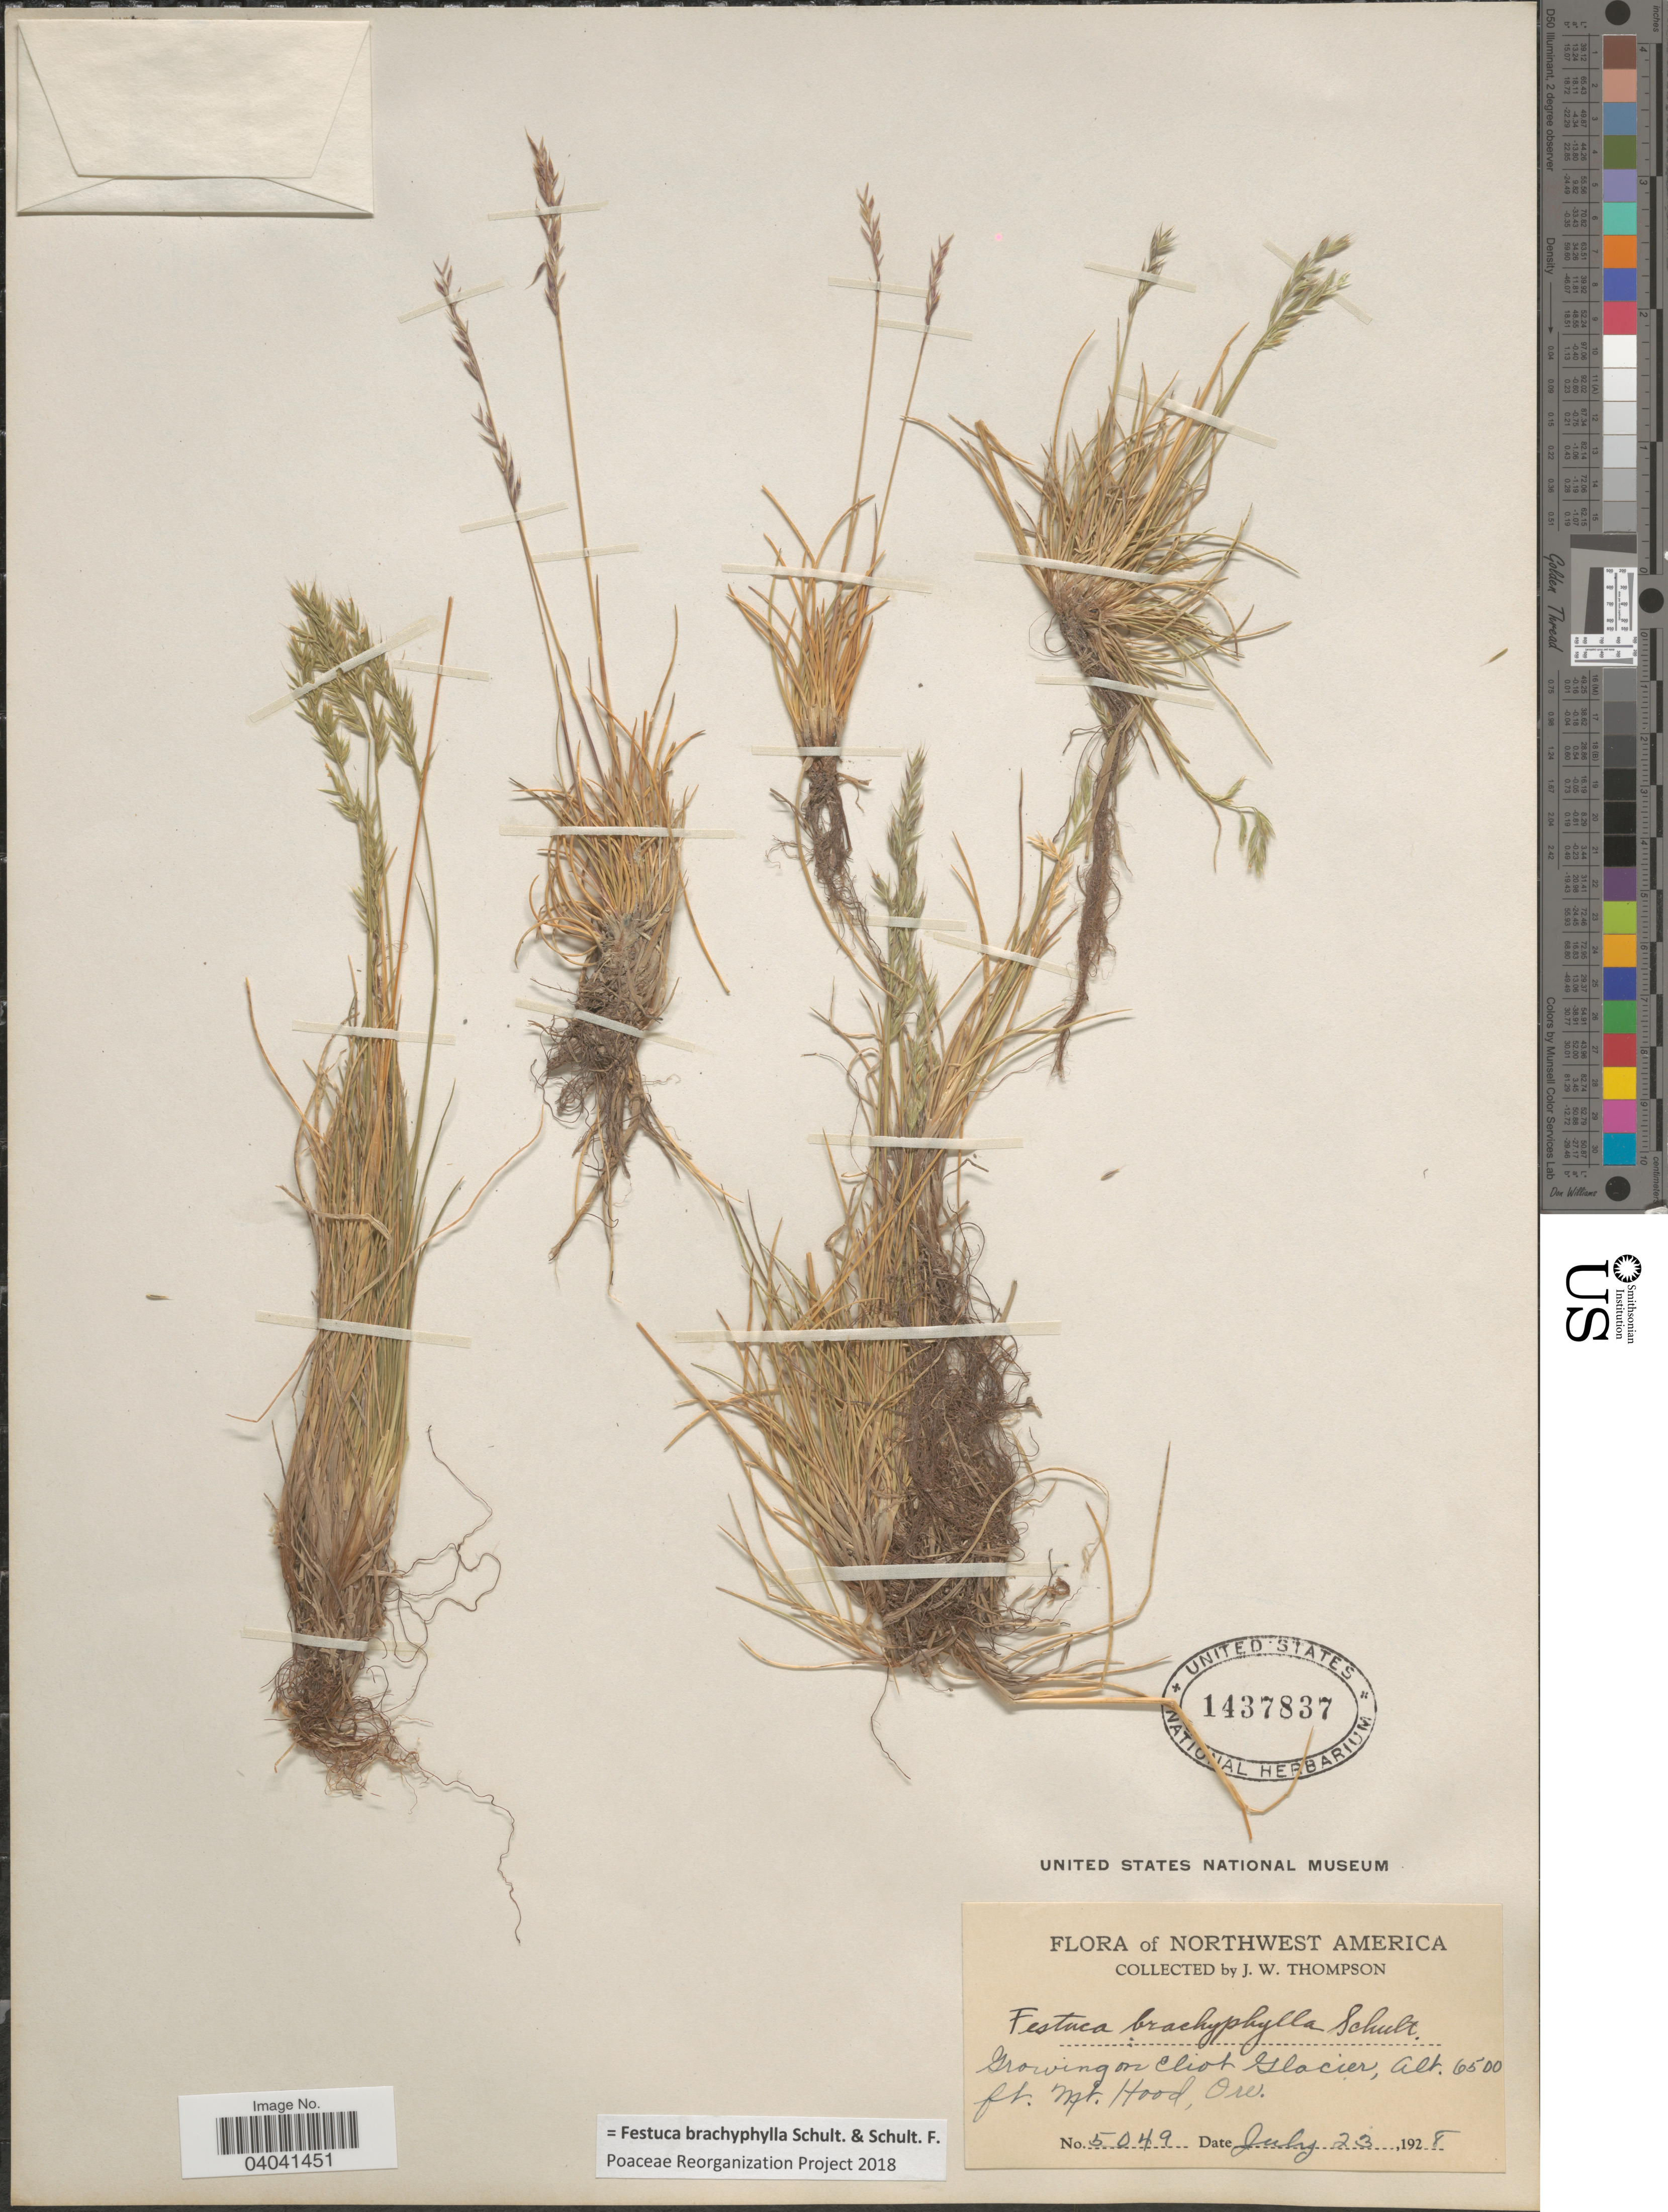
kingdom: Plantae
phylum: Tracheophyta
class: Liliopsida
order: Poales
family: Poaceae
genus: Festuca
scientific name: Festuca brachyphylla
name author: Schult. & Schult. f.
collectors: J. Thompson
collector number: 5049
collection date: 1928-07-23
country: United States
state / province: Oregon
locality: Growing on Eliot Glacier. Mt. Hood.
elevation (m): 1981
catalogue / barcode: US 1437837